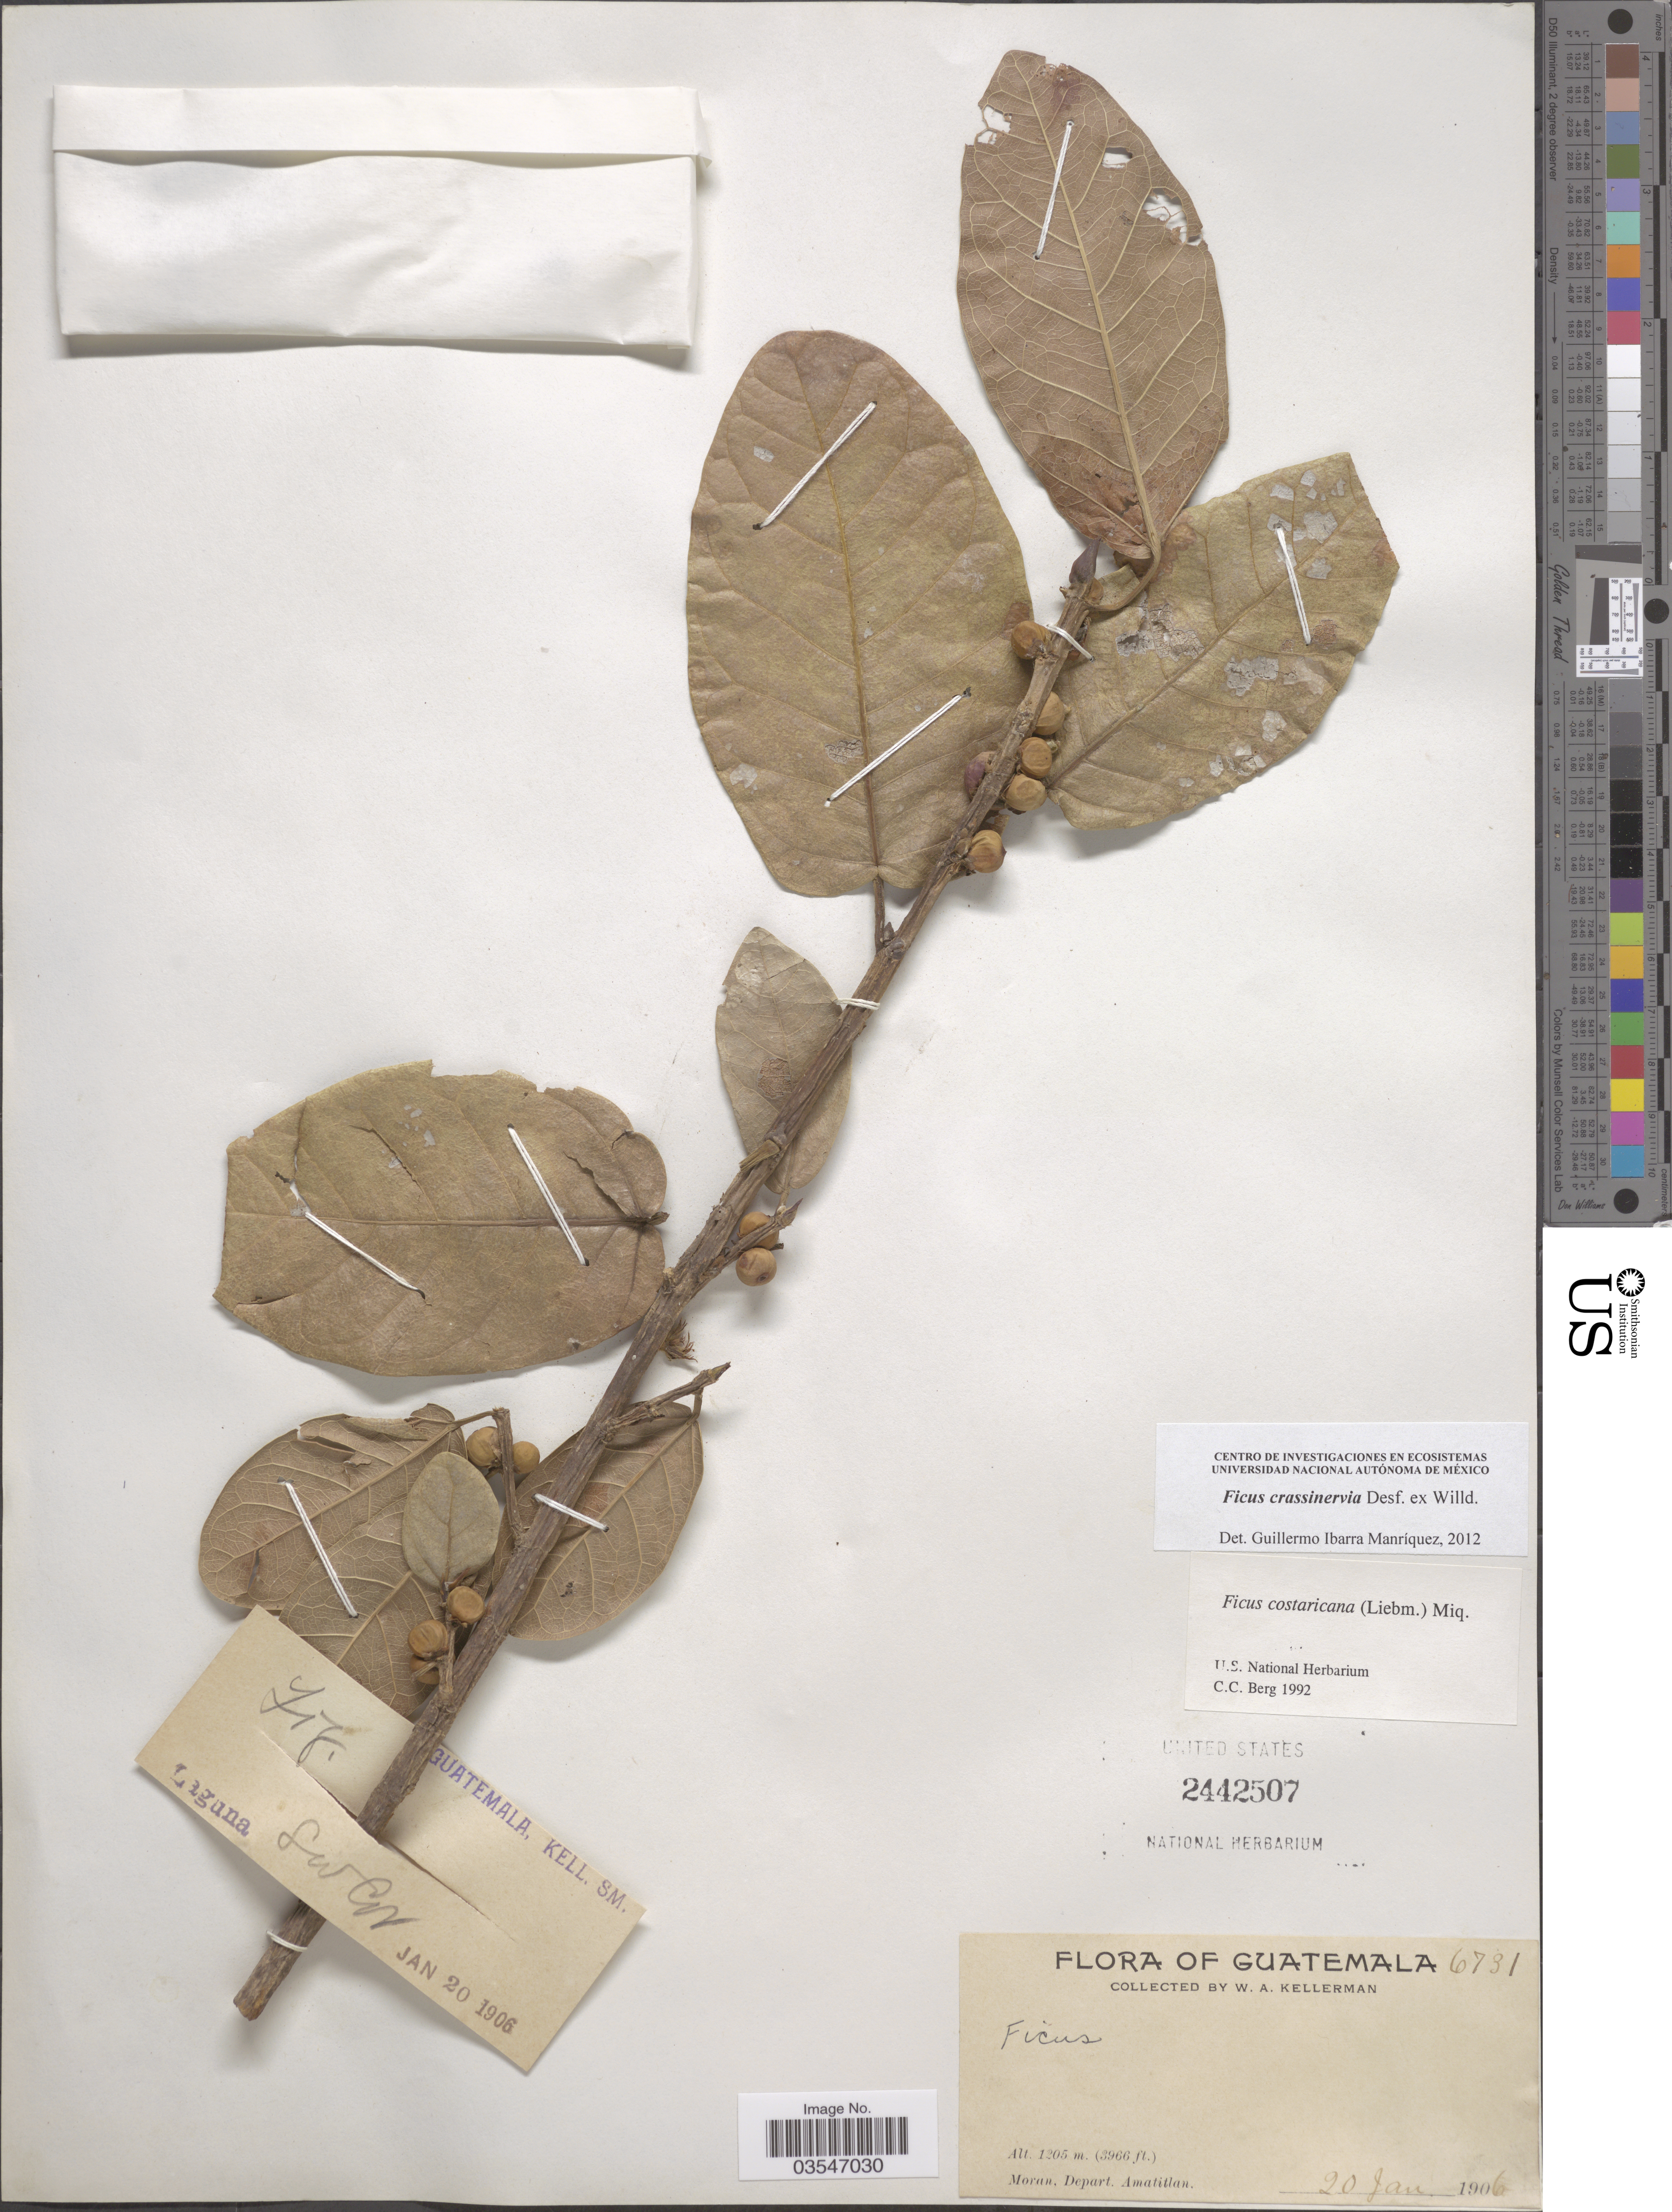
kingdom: Plantae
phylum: Tracheophyta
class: Magnoliopsida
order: Rosales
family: Moraceae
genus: Ficus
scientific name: Ficus crassinervia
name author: Desf. ex Willd.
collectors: W. Kellerman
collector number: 6731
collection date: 1906-01-20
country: Guatemala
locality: Moran. Depart. Amatitlan. Laguna.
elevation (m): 1205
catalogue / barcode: US 2442507